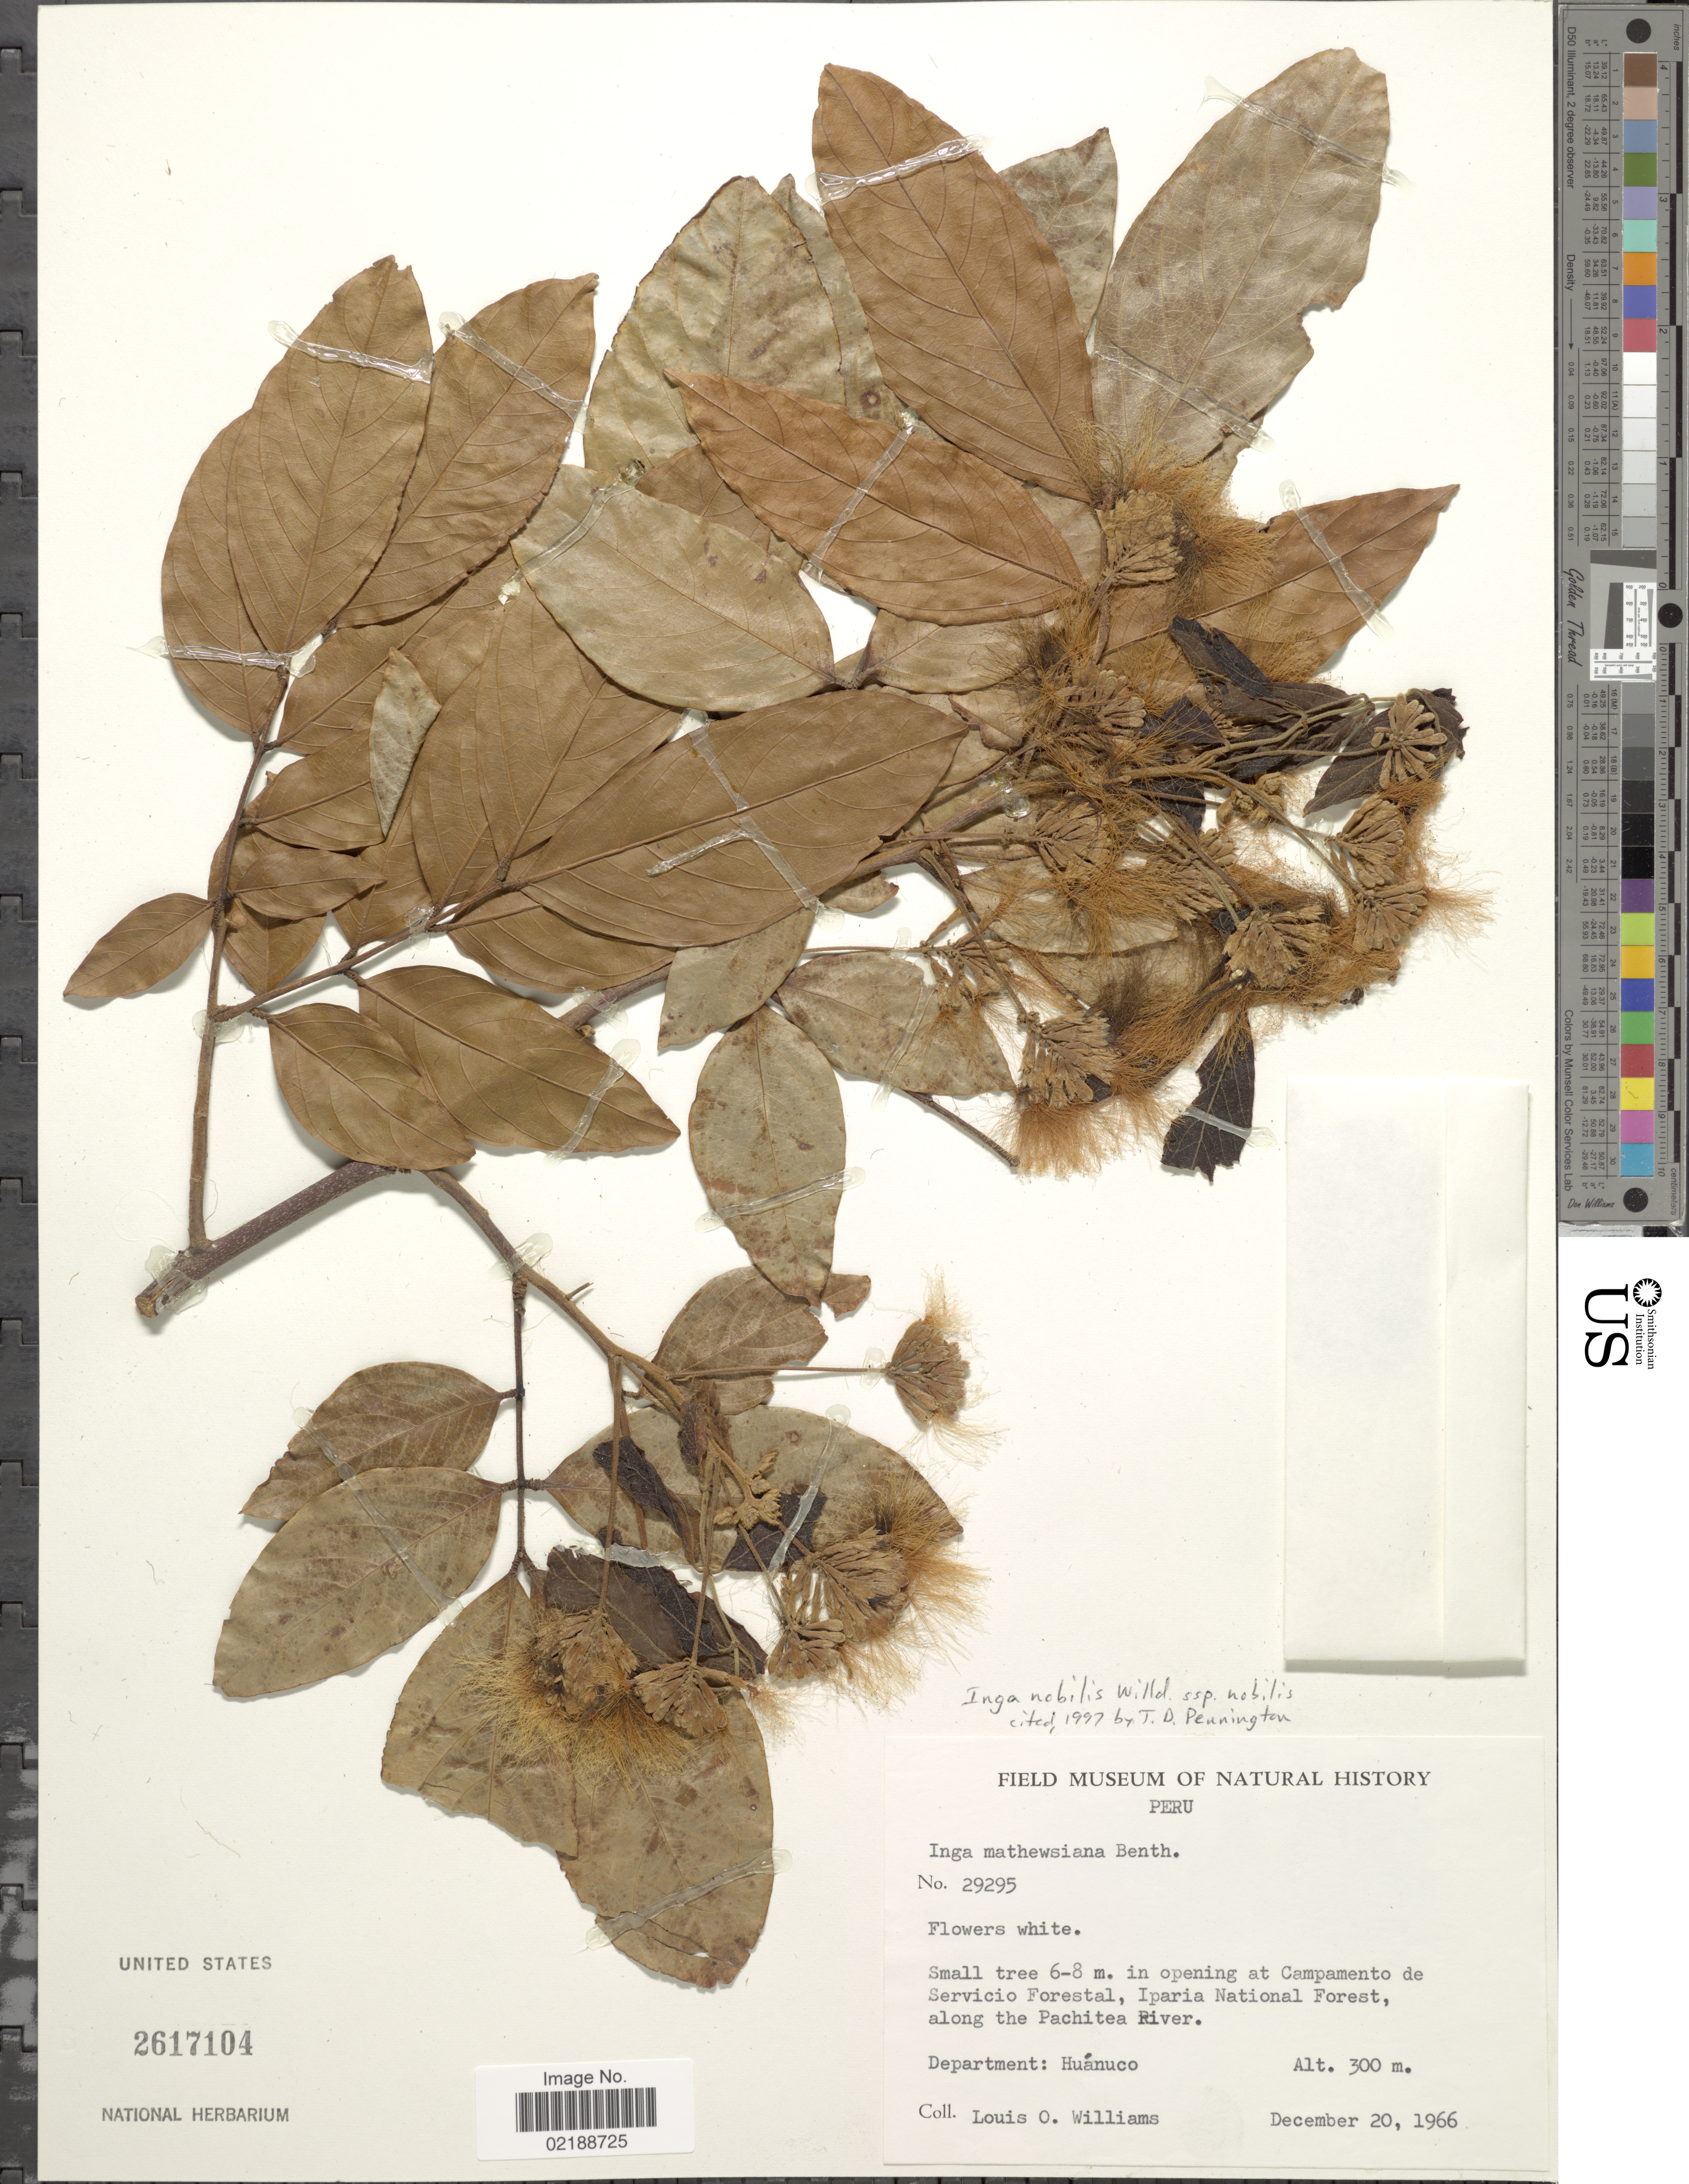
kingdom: Plantae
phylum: Tracheophyta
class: Magnoliopsida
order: Fabales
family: Fabaceae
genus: Inga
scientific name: Inga nobilis subsp. nobilis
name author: Willd.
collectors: L. O. Williams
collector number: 29295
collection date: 1966-12-20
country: Peru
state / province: Huánuco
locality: In opening at Campamento de Servicio Forestal, Iparia NNational Forest, along the Pachitea River. Department: Huánuco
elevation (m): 300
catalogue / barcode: US 2617104